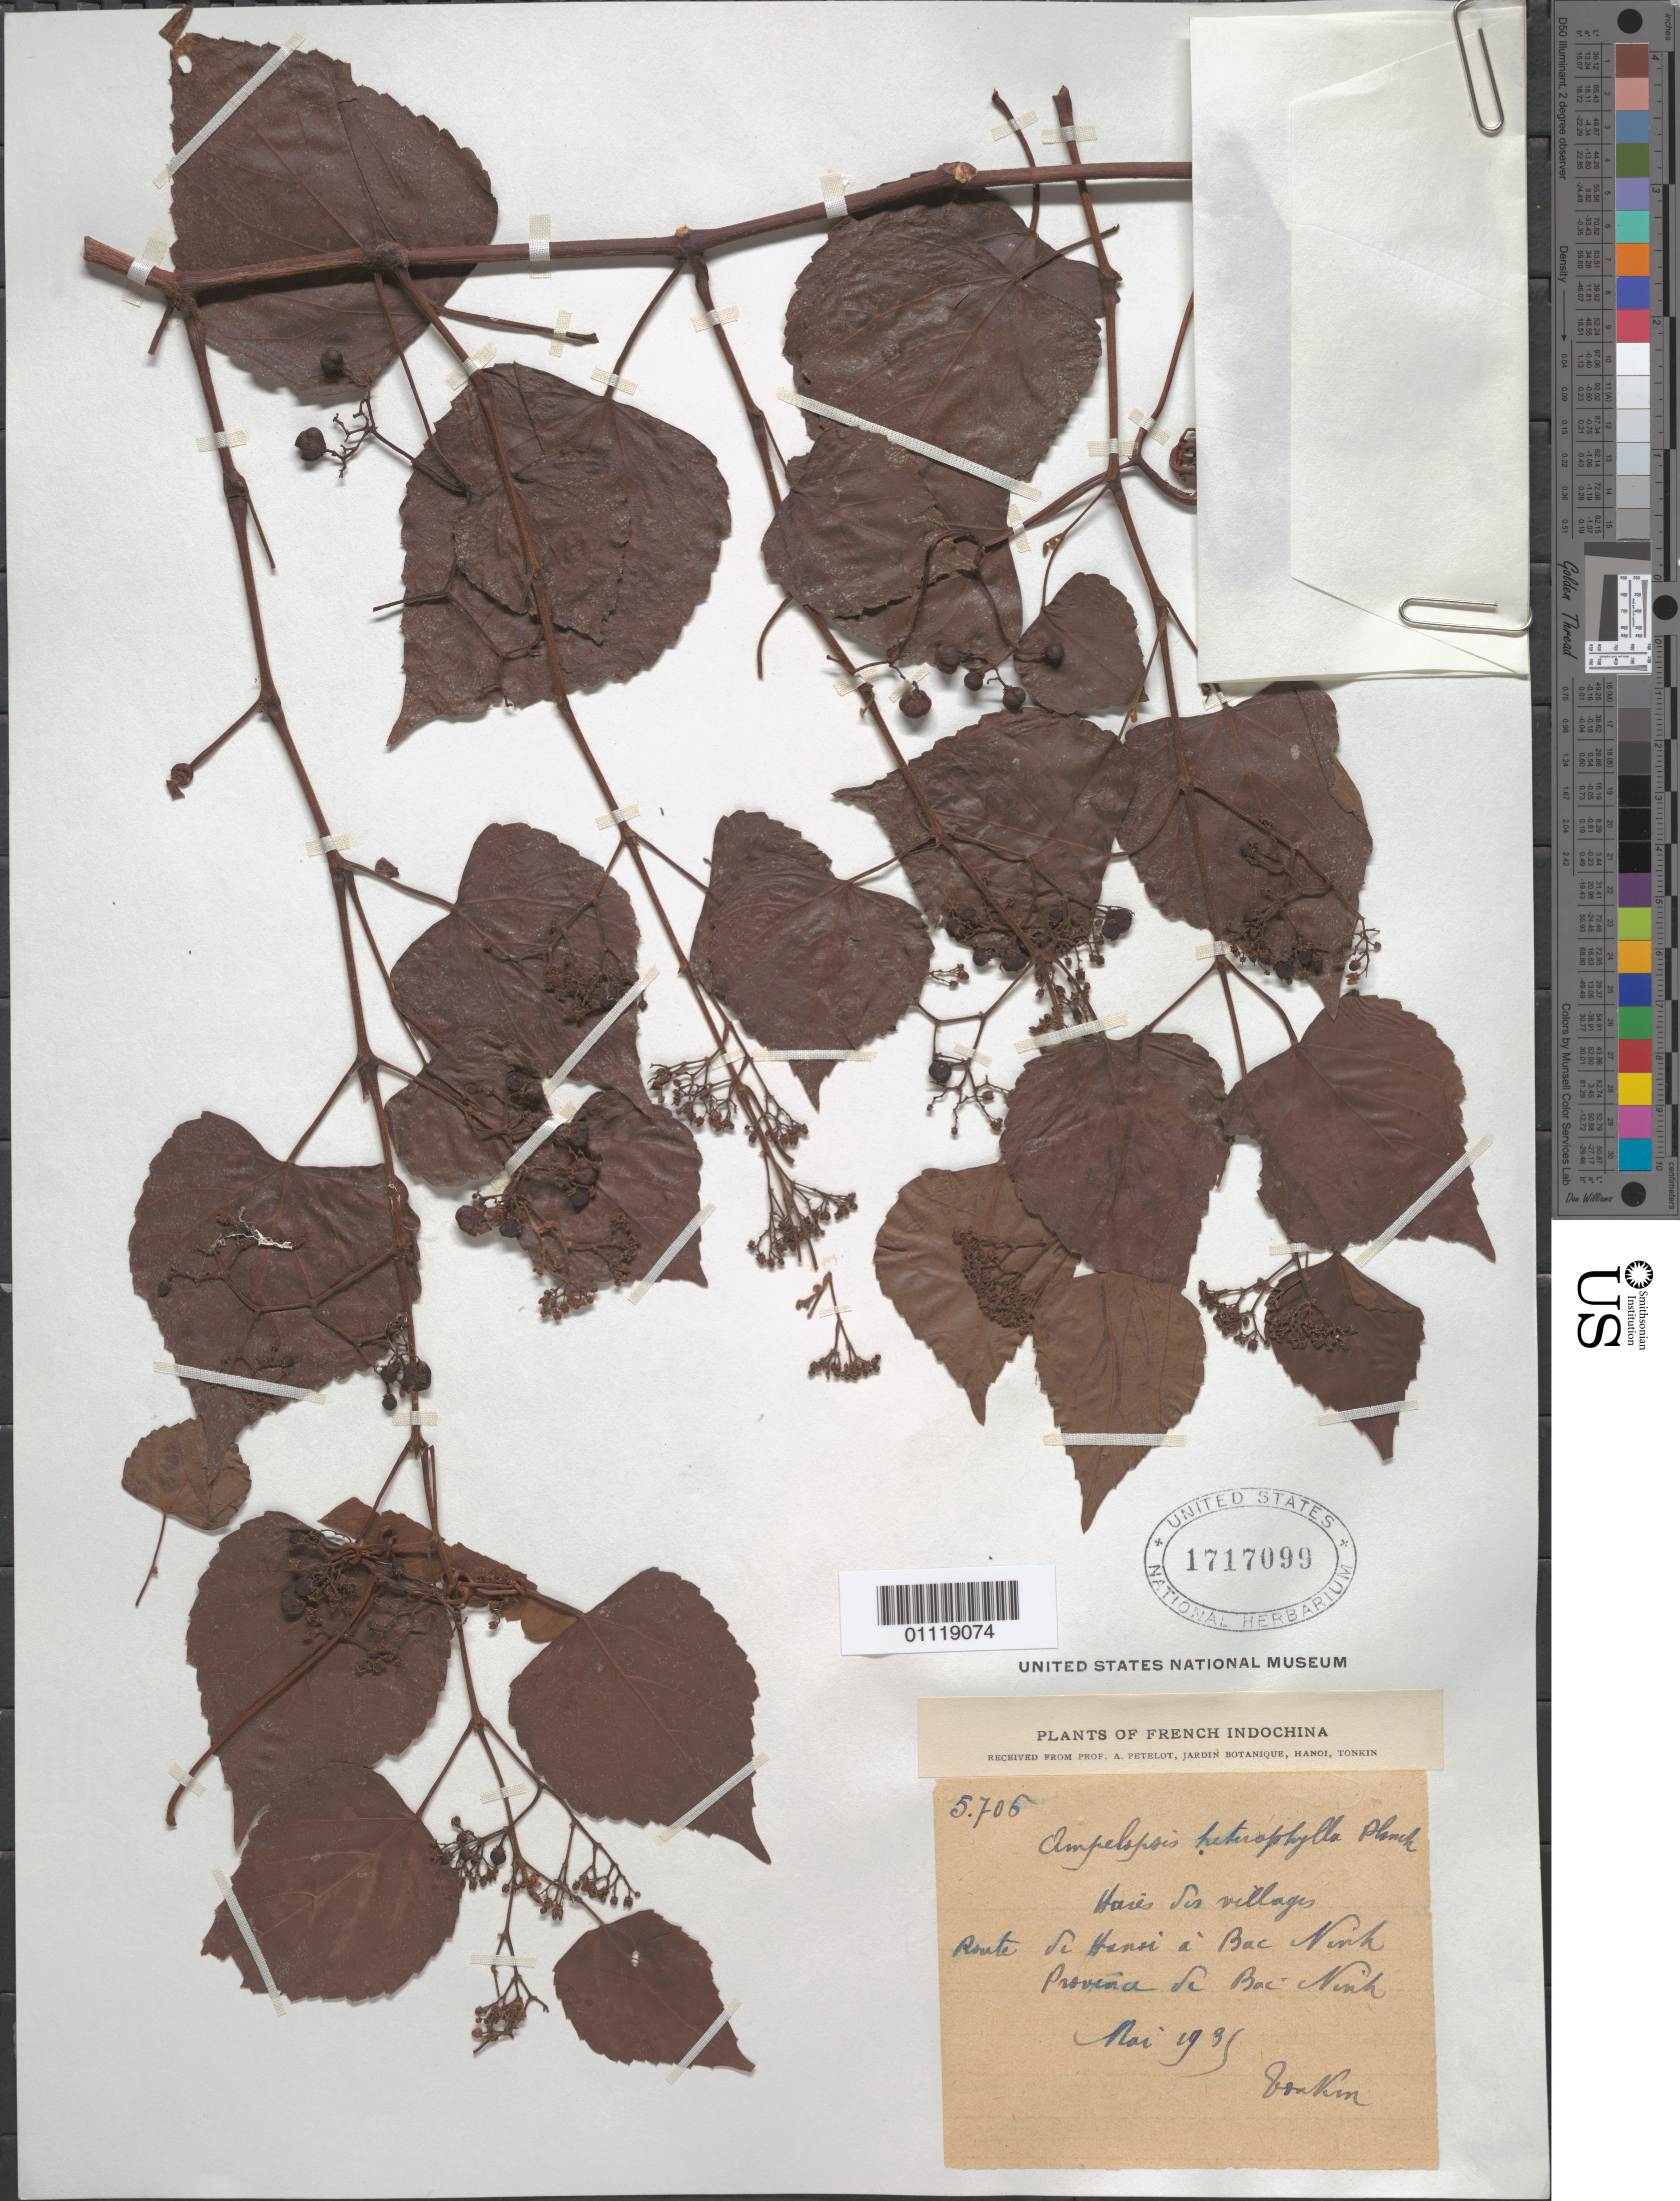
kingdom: Plantae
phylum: Tracheophyta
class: Magnoliopsida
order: Vitales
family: Vitaceae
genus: Ampelopsis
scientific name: Ampelopsis glandulosa var. heterophylla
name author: (Thunb.) Momiy.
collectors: A. Petelot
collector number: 5705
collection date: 1931-05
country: Vietnam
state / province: Bac Giang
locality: Tonkin.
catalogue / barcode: US 1717099